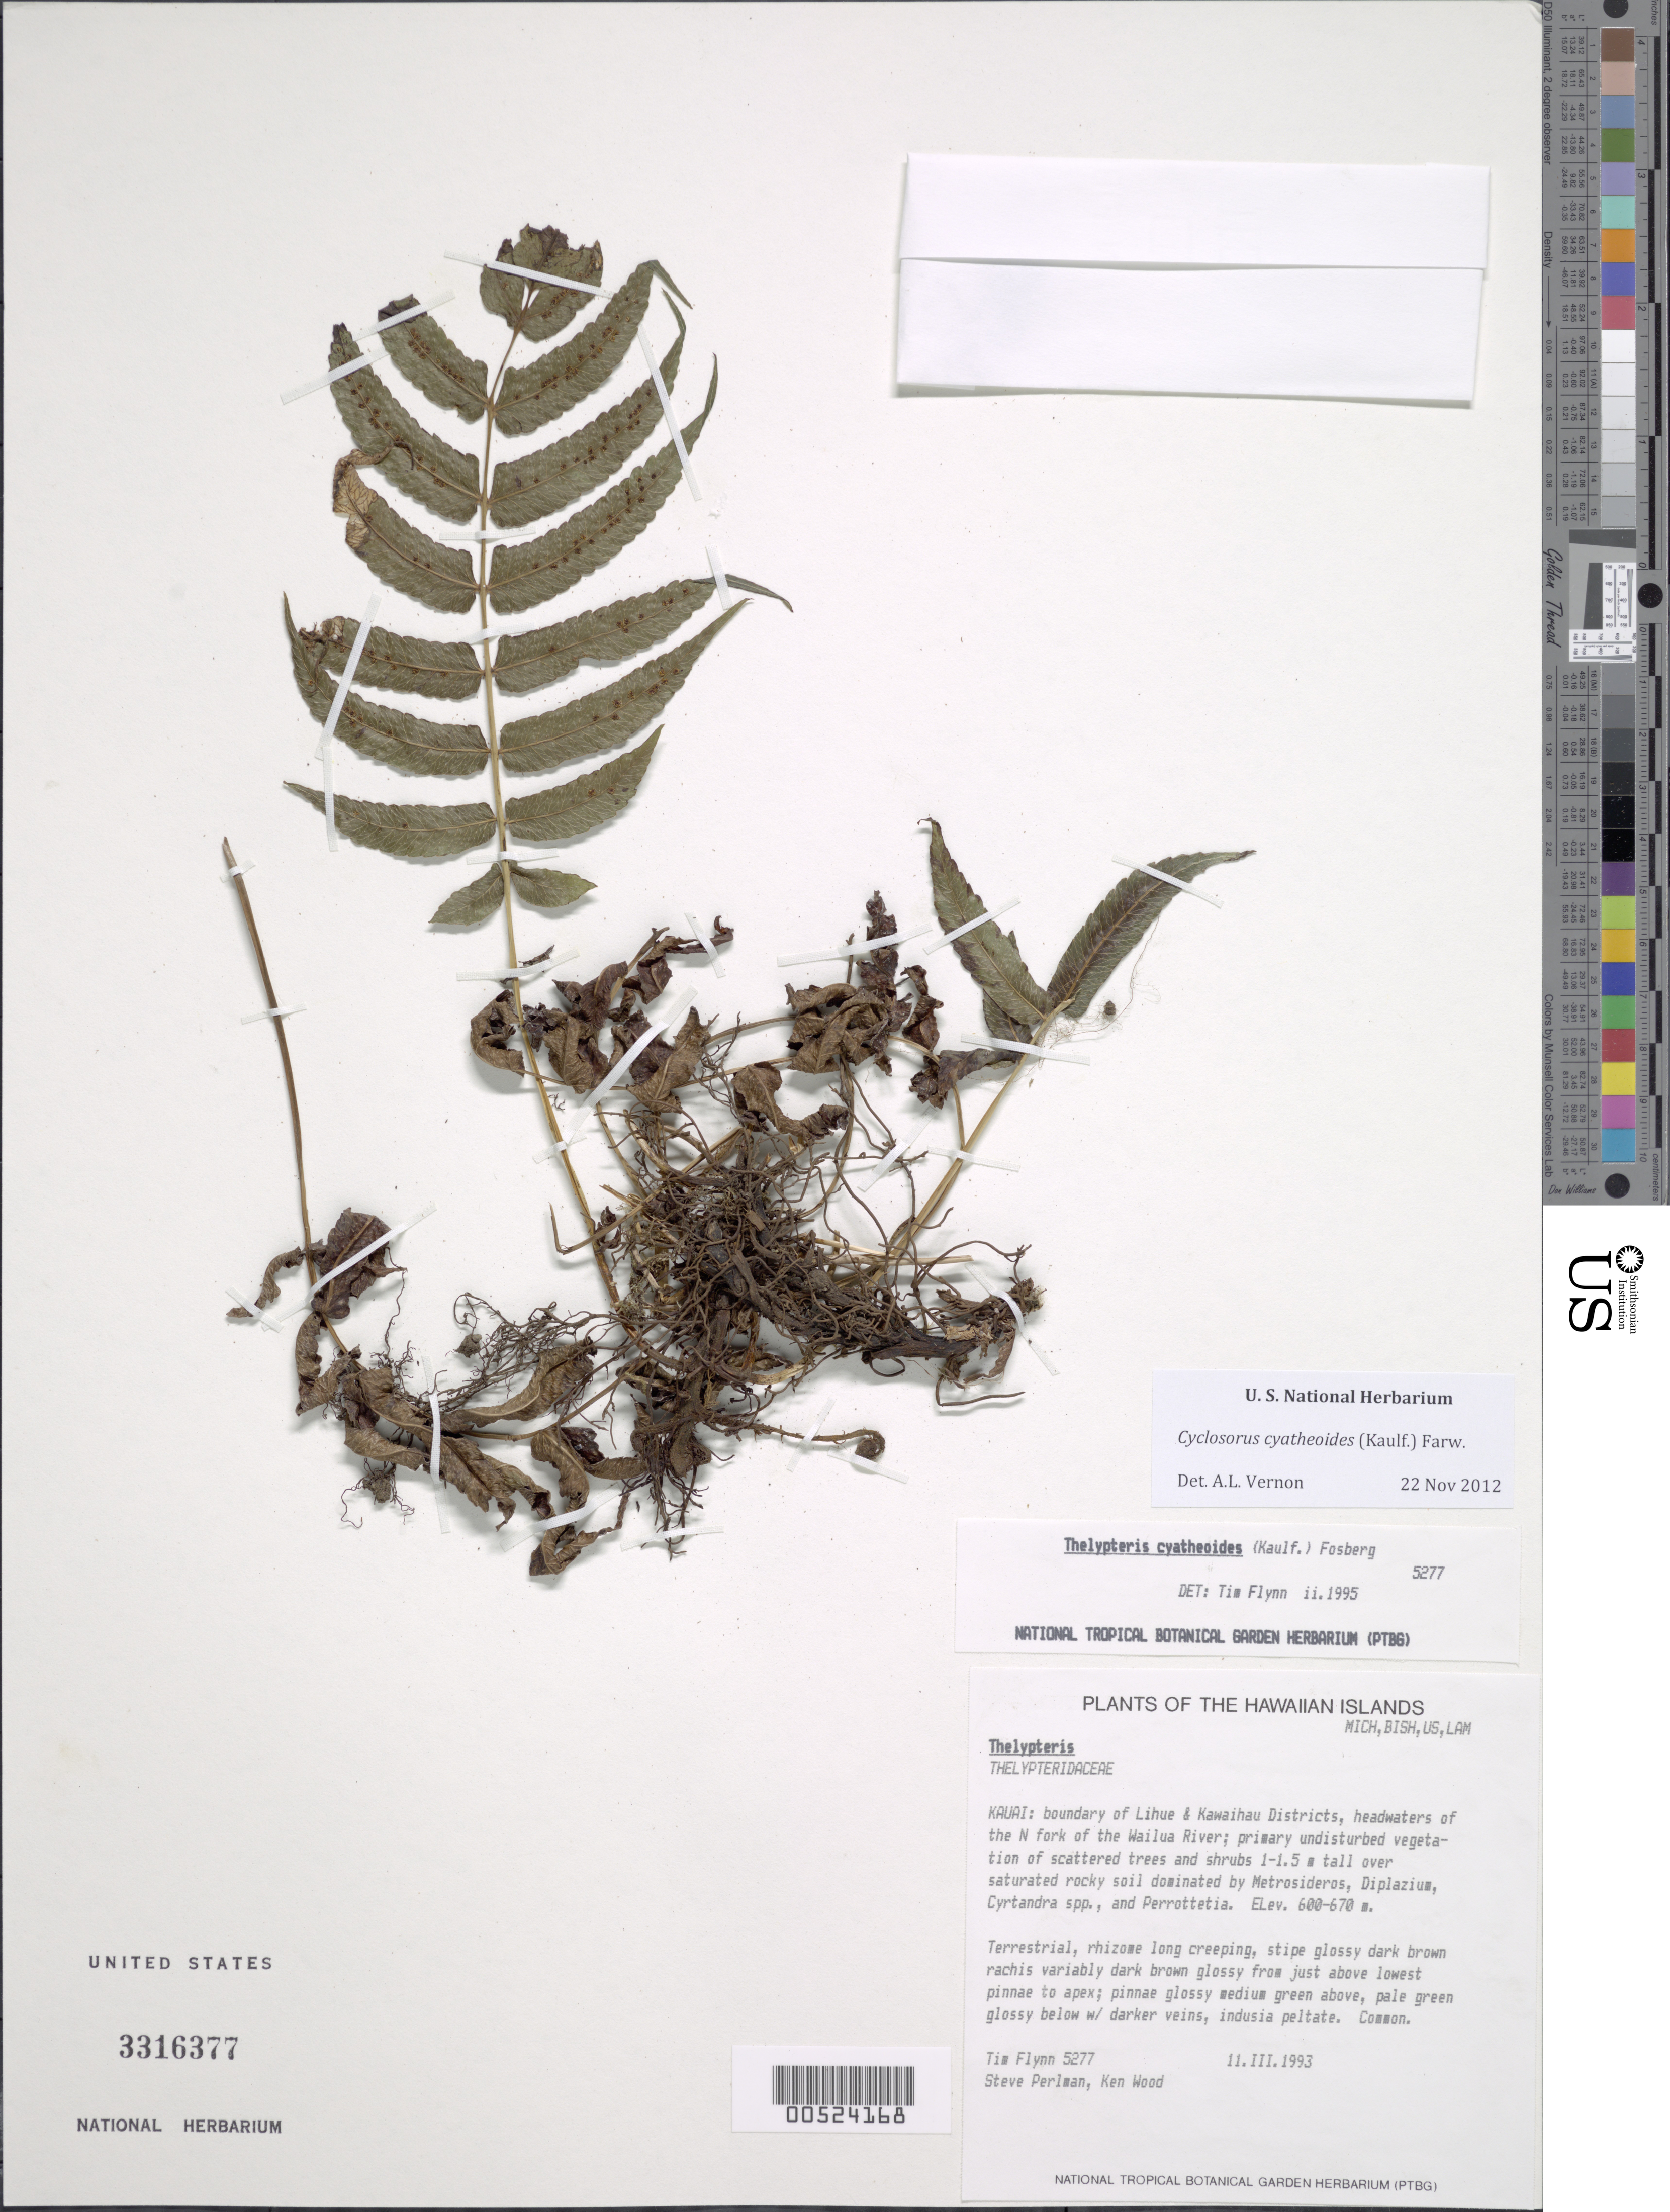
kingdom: Plantae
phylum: Tracheophyta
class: Polypodiopsida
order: Polypodiales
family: Thelypteridaceae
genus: Christella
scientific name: Christella cyatheoides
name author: (Kaulf.) Holttum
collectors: T. W. Flynn, S. P. Perlman & K. Wood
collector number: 5277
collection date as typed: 11 Mar 1993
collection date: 1993-03-11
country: United States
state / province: Hawaii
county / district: Kauai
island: Kaua'i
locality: Boundary of Lihue and Kawaihau Dists, headwaters of the N fork of the Wailua River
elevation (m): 600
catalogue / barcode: US 3316377